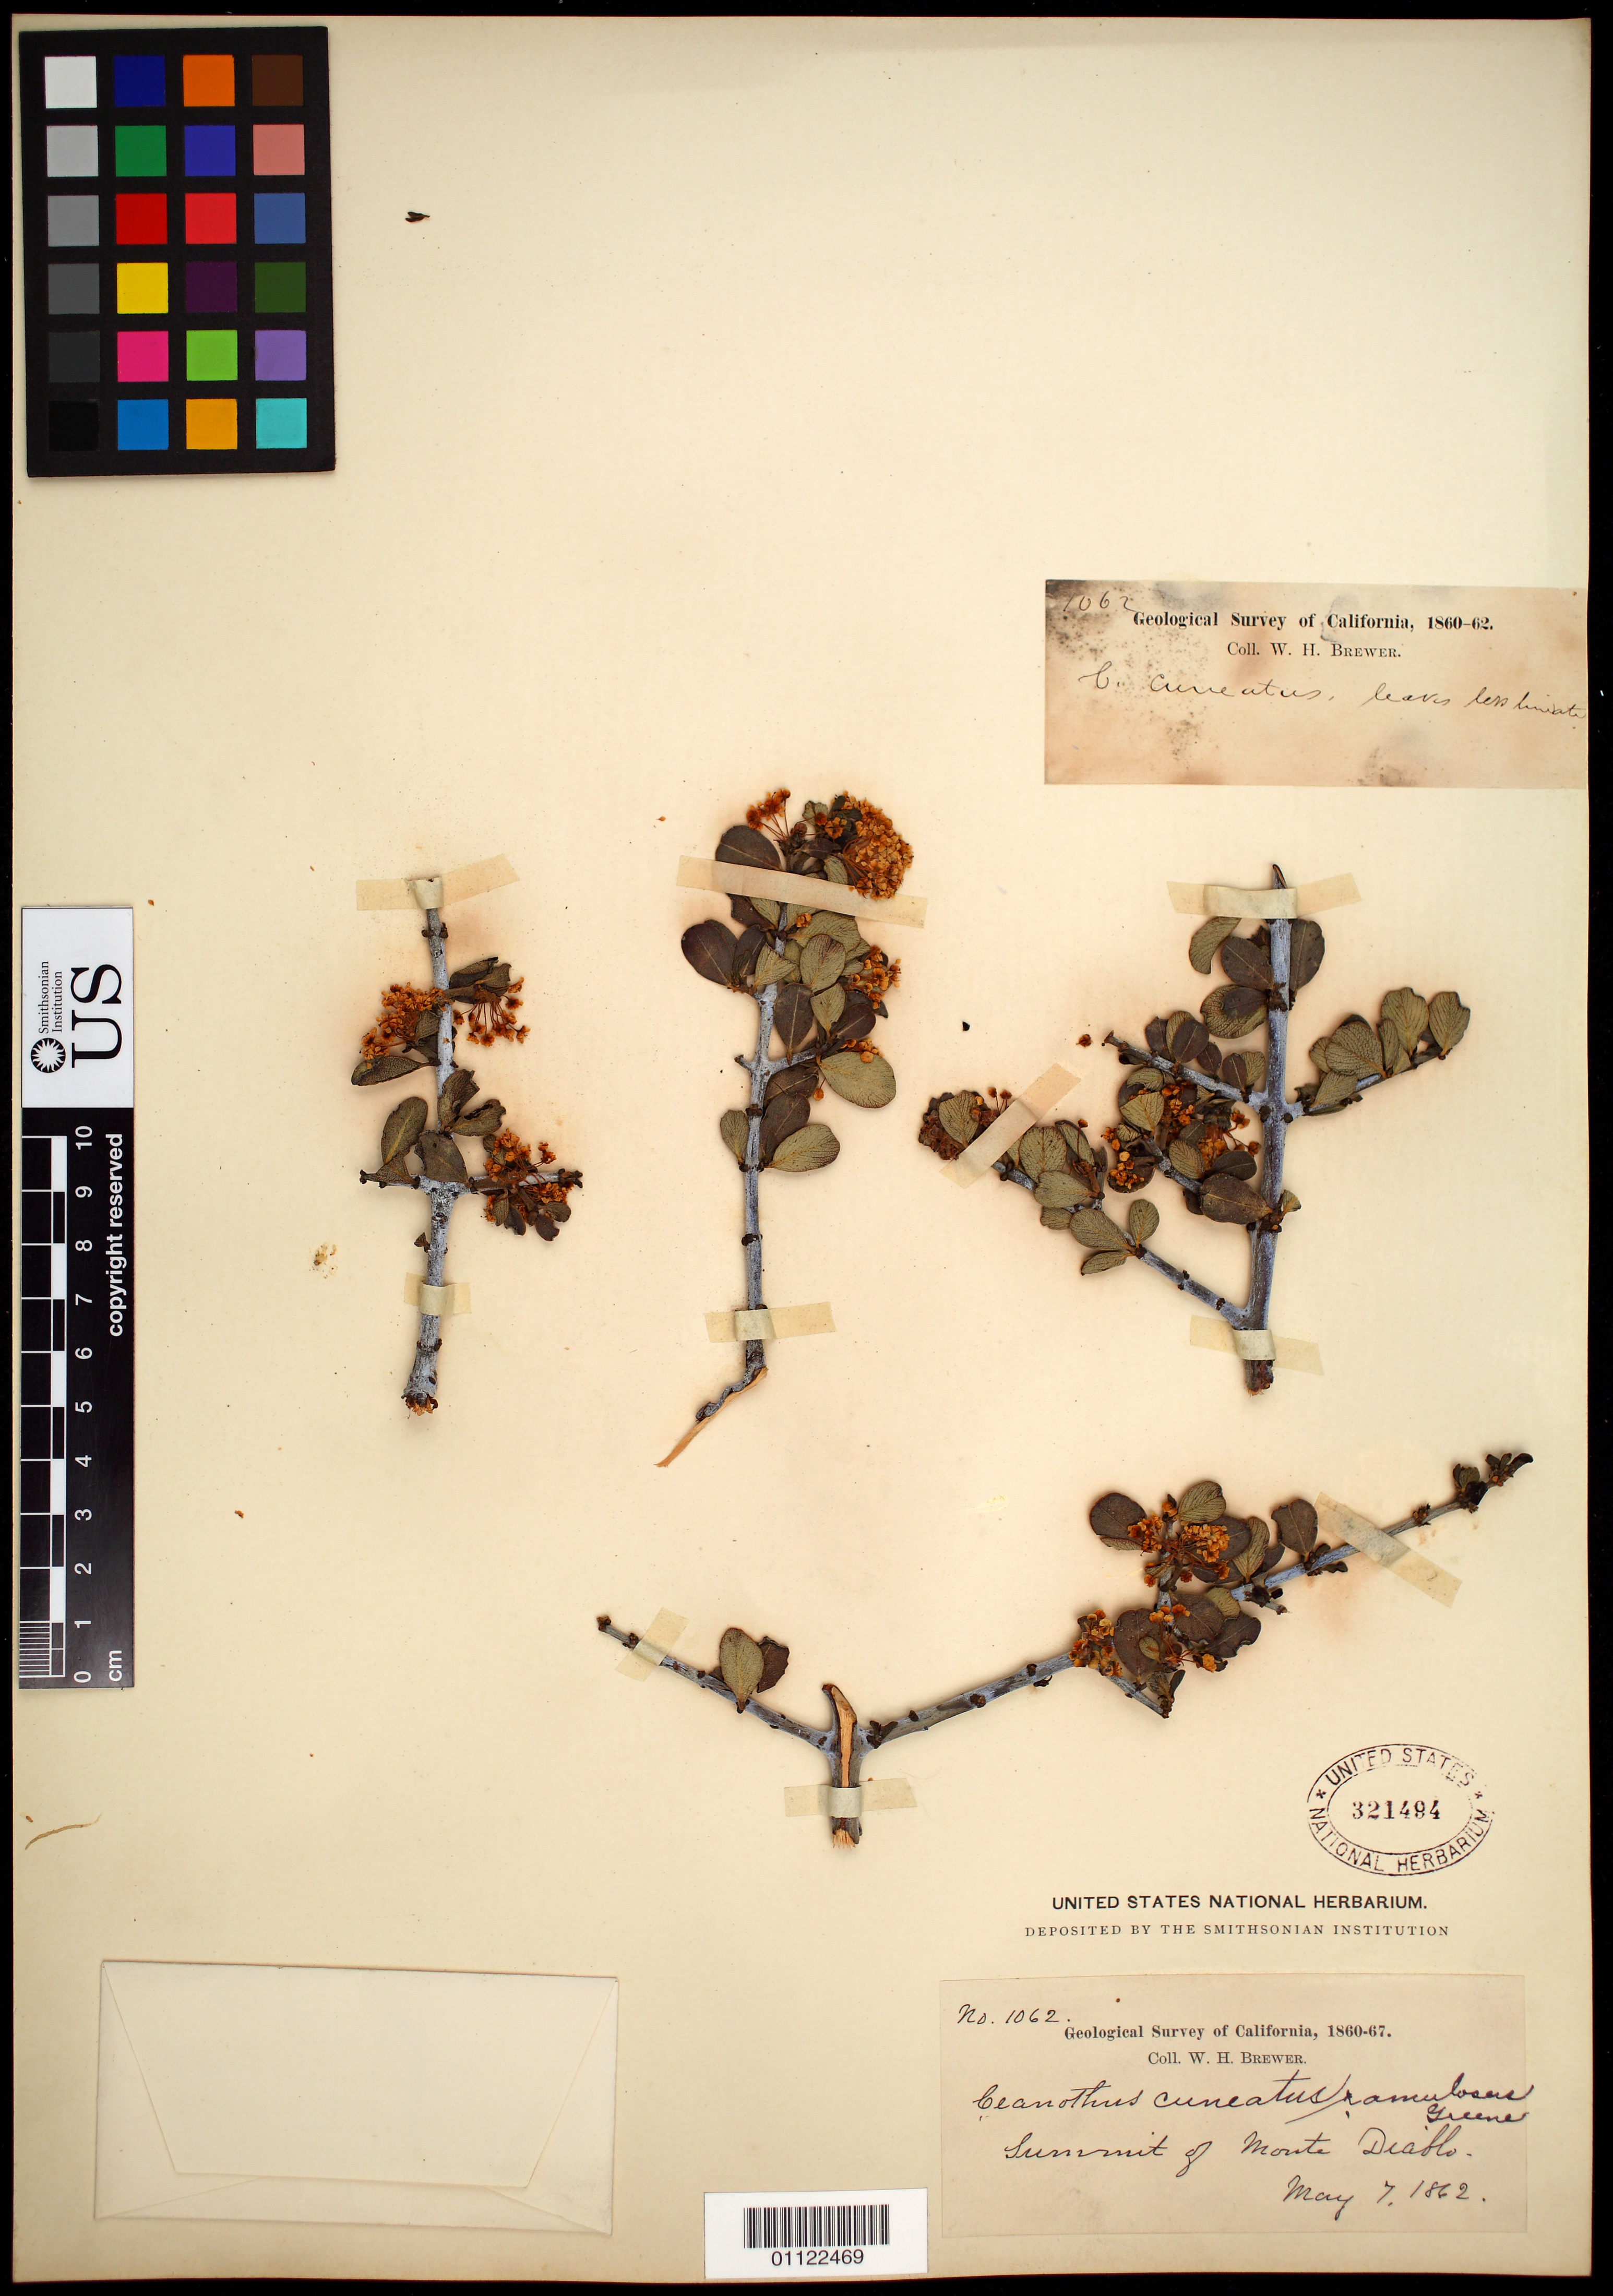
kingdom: Plantae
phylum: Tracheophyta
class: Magnoliopsida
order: Rosales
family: Rhamnaceae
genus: Ceanothus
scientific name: Ceanothus cuneatus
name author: (Hook.) Nutt.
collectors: W. H. Brewer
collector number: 1062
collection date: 1862-05-07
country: United States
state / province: California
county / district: Contra Costa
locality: Summit of Monte Diablo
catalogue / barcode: US 321494